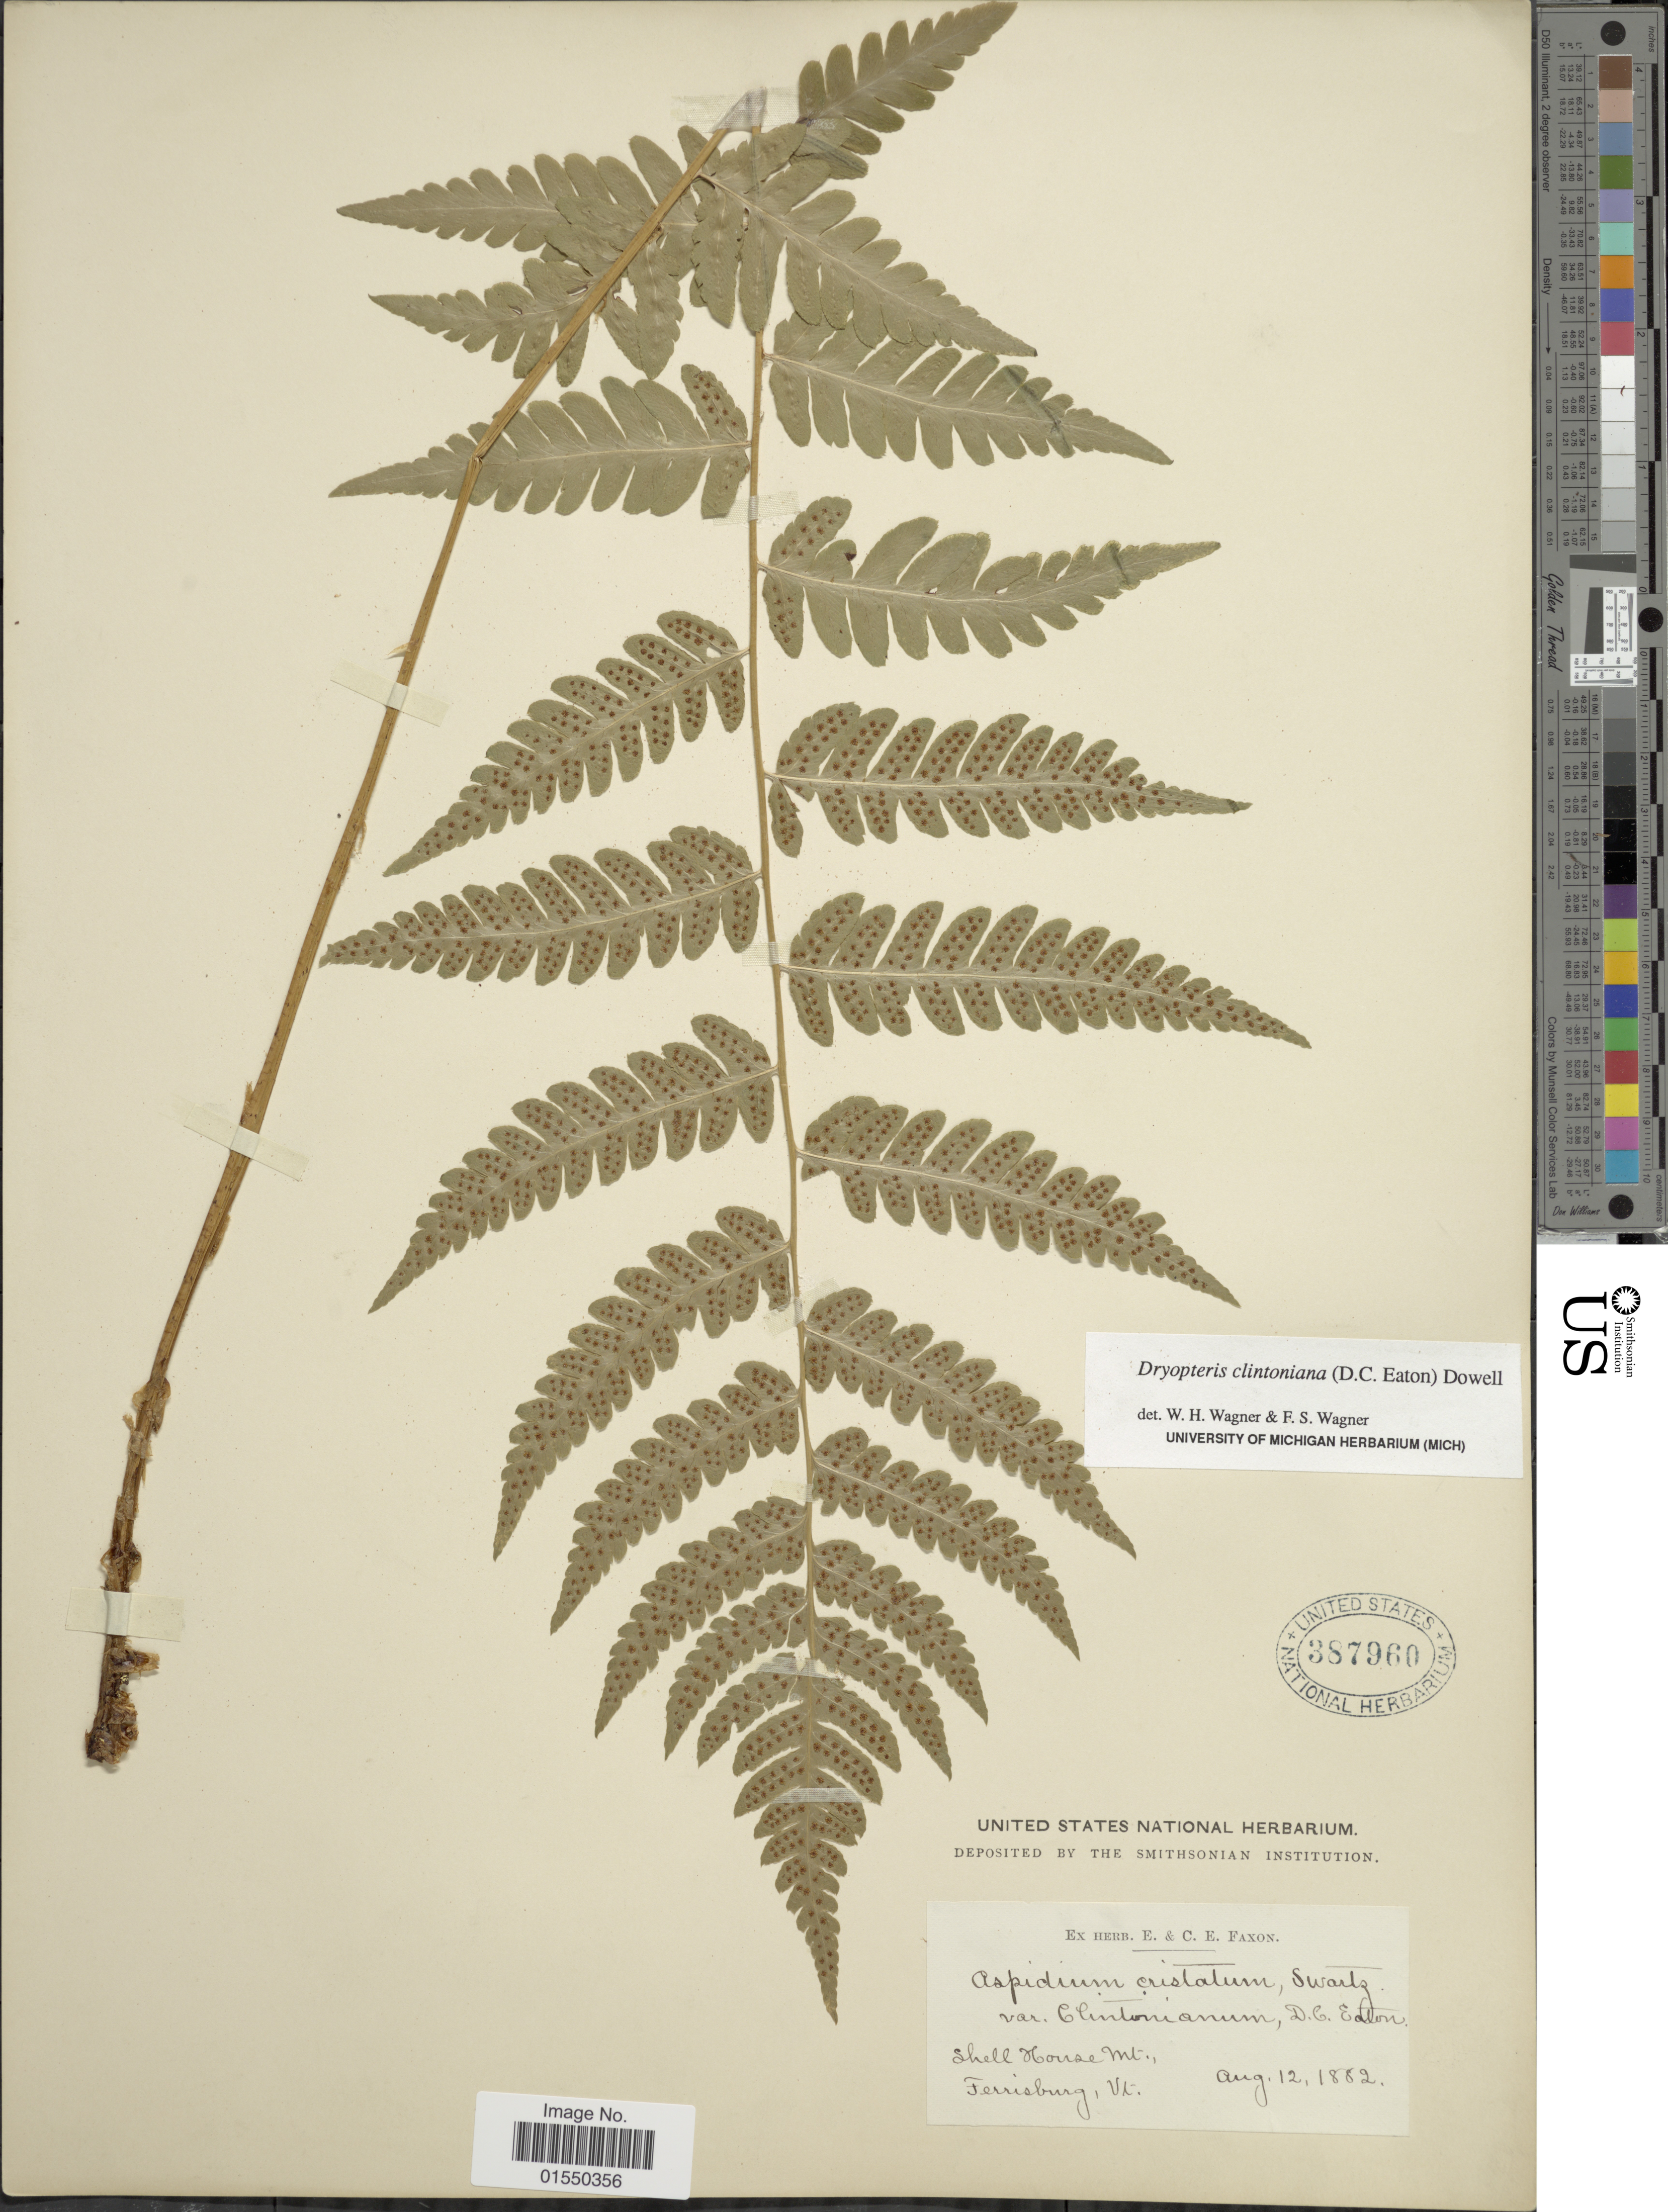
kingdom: Plantae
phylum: Tracheophyta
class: Polypodiopsida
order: Polypodiales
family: Dryopteridaceae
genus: Dryopteris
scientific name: Dryopteris clintoniana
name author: (D.C. Eaton) Dowell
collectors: ex herb. E. & C.E. Faxon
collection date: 1882-08-12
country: United States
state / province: Vermont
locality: Shell House Mt., Ferrisburg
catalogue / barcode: US 387960